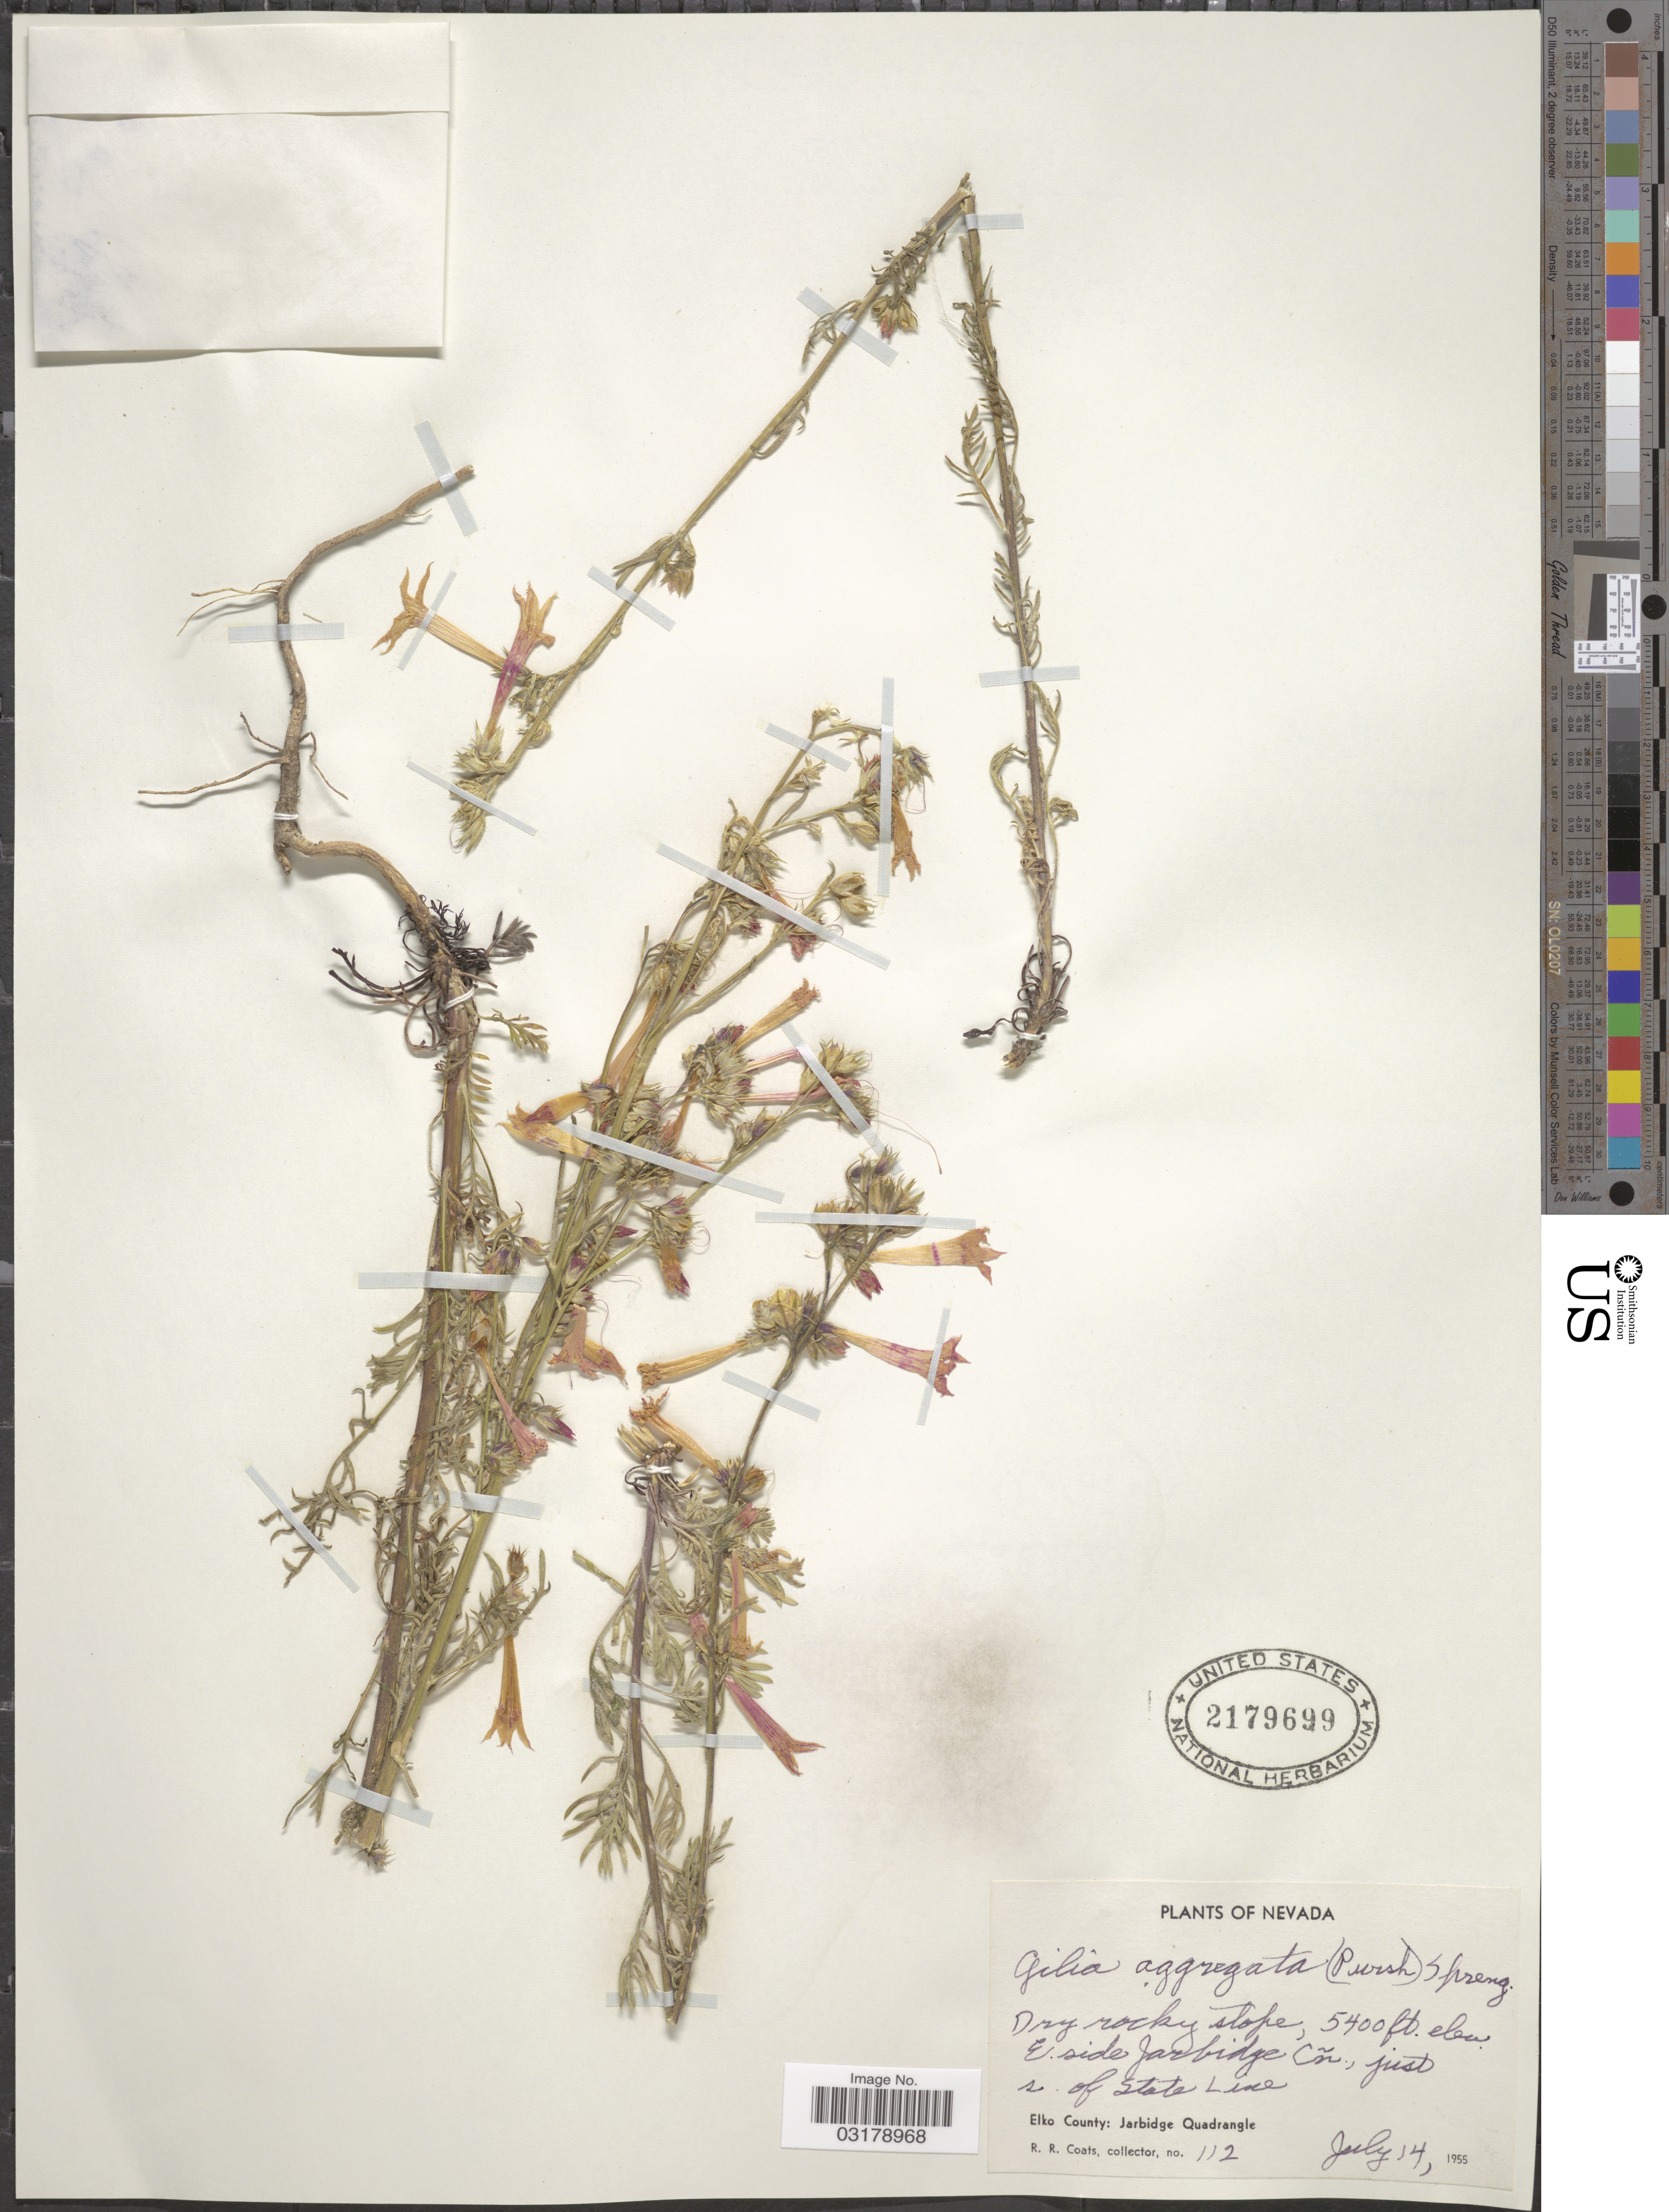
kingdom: Plantae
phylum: Tracheophyta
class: Magnoliopsida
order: Ericales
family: Polemoniaceae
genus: Ipomopsis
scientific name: Ipomopsis aggregata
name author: (Pursh) V.E. Grant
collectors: R. Coats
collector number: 112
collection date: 1955-07-14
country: United States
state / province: Nevada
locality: E. Side Jarbidge Cñ., just s. of State Line. Elko County: Jarbidge Quadrangle.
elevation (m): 1646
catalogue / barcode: US 2179699